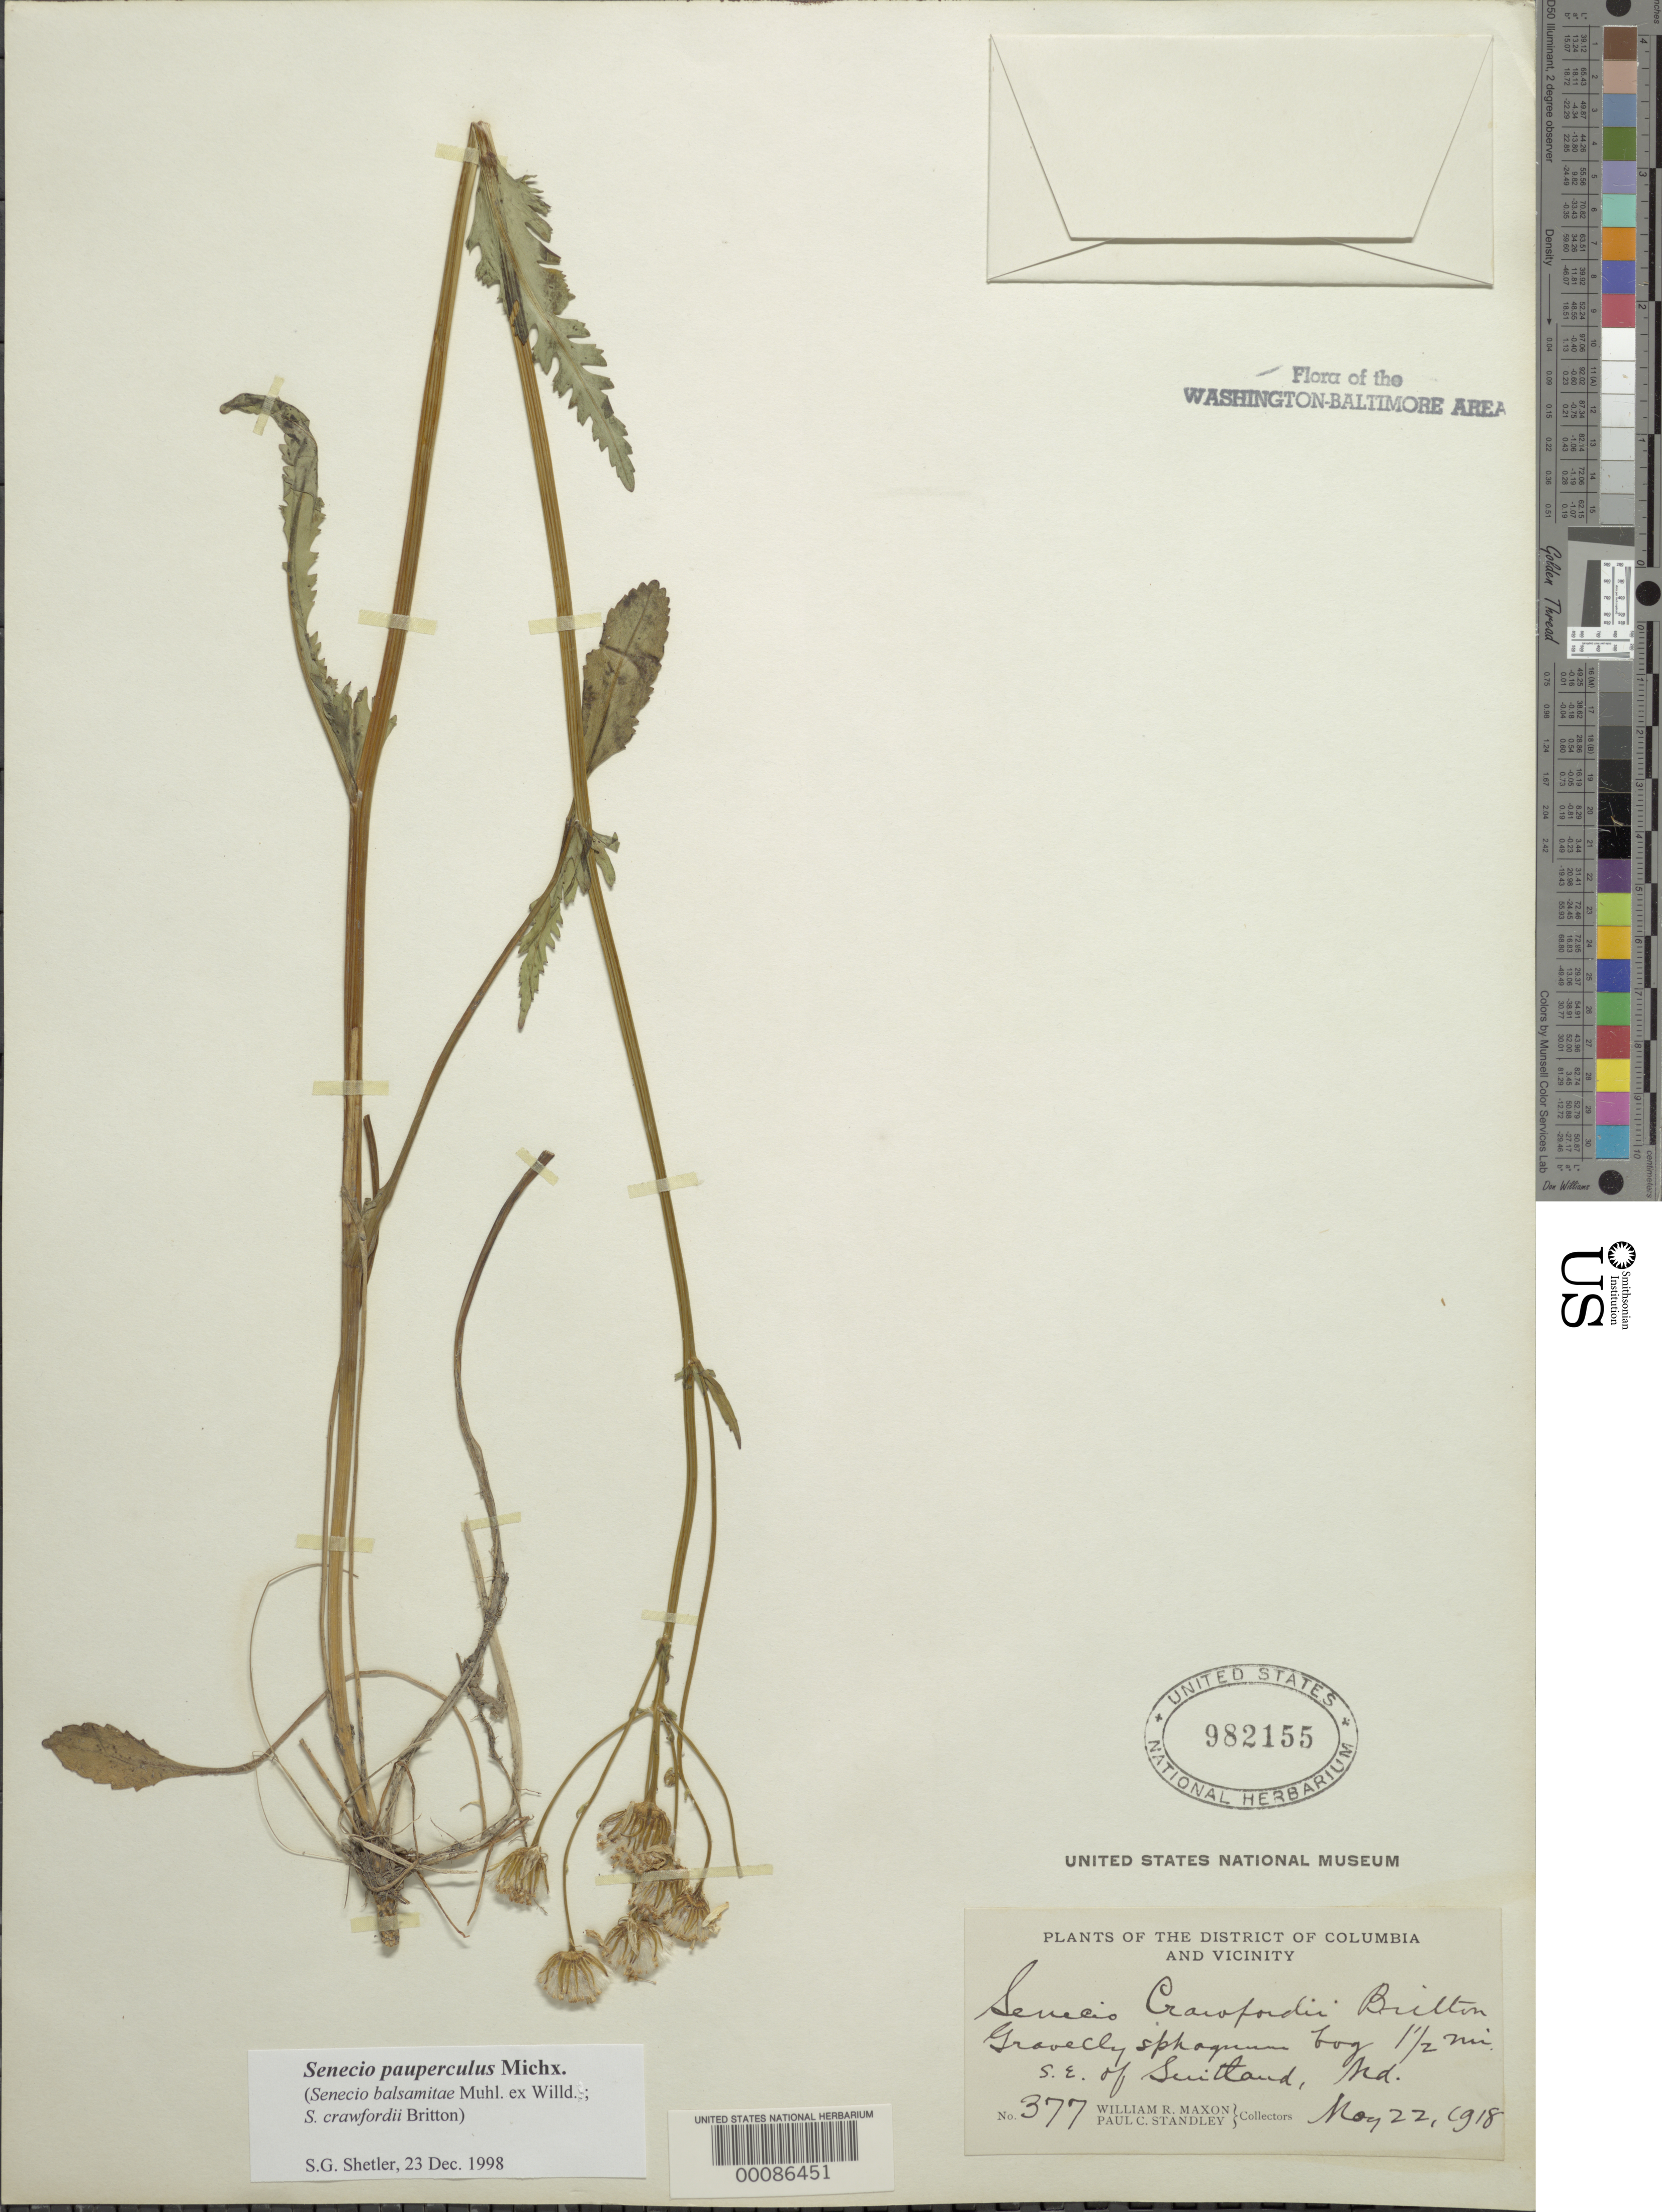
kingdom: Plantae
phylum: Tracheophyta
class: Magnoliopsida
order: Asterales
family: Asteraceae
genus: Packera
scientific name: Packera paupercula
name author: (Michx.) Á. Löve & D. Löve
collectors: W. R. Maxon & P. C. Standley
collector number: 377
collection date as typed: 22 May 1918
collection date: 1918-05-22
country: United States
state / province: Maryland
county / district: Prince George's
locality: SE of Suitland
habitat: Bog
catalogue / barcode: US 982155